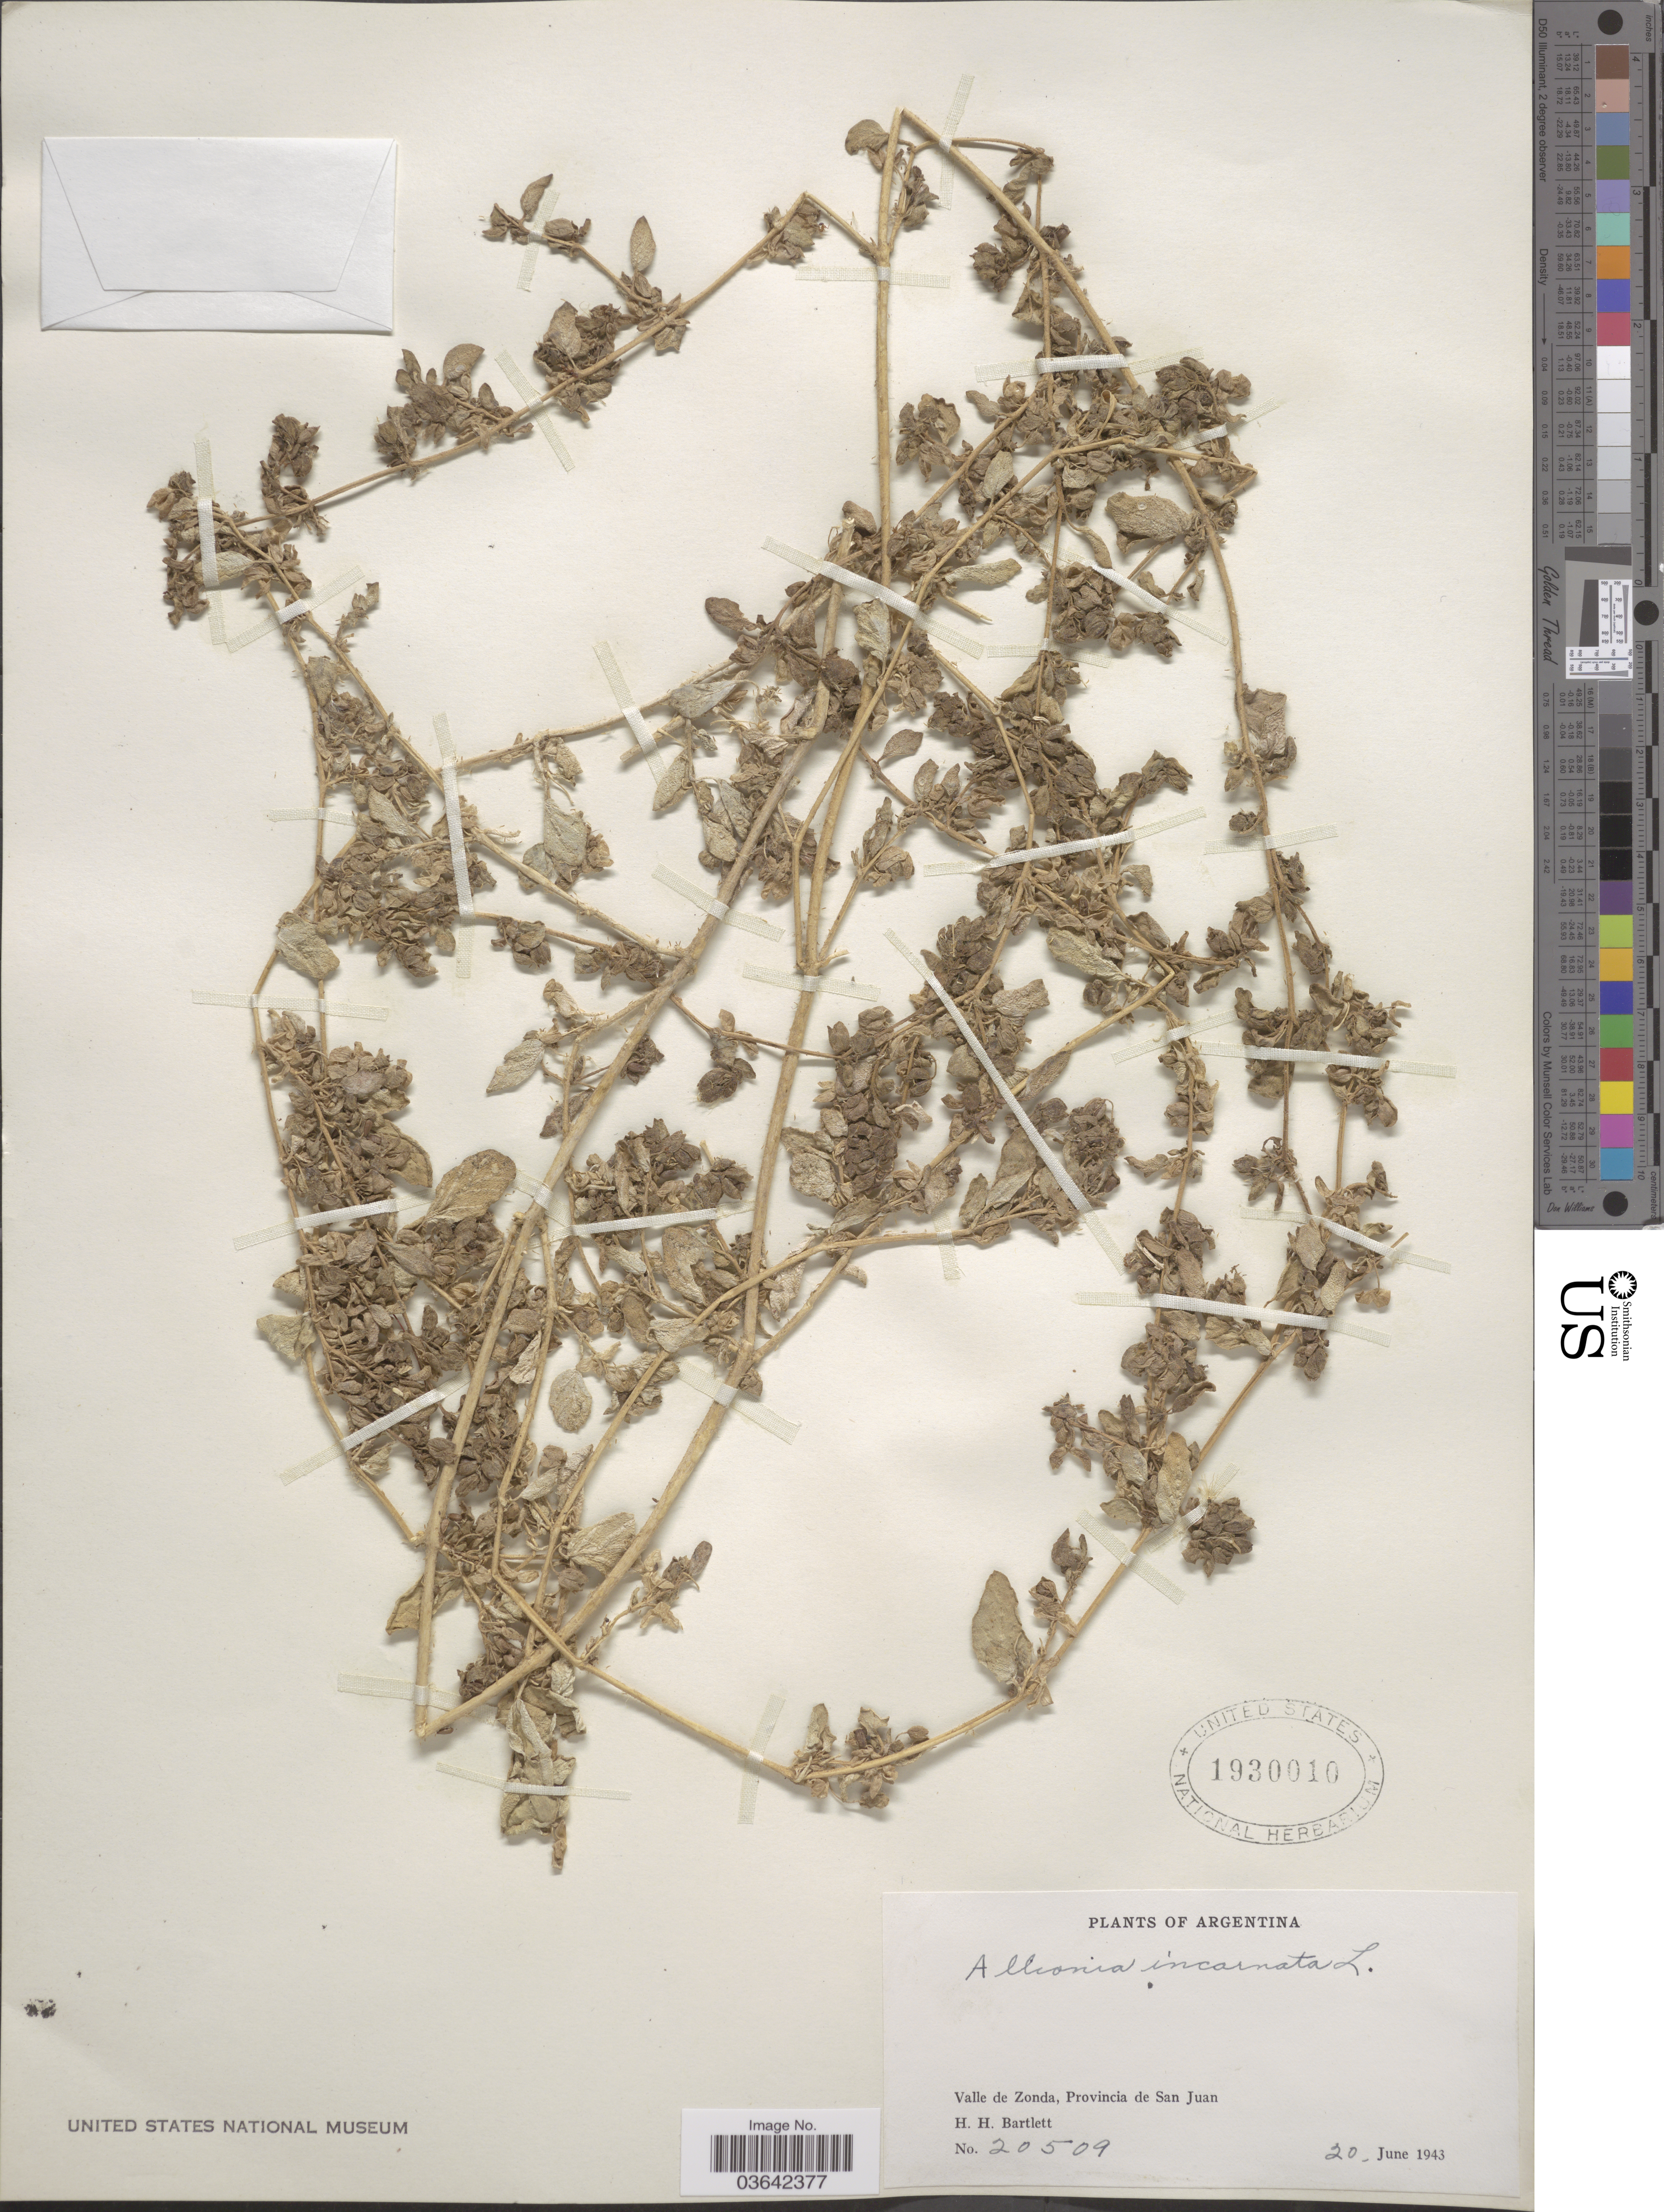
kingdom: Plantae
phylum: Tracheophyta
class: Magnoliopsida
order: Caryophyllales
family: Nyctaginaceae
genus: Allionia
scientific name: Allionia incarnata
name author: L.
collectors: H. H. Bartlett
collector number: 20509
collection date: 1943-06-20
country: Argentina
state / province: San Juan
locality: Valle de Zonda.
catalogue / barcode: US 1930010